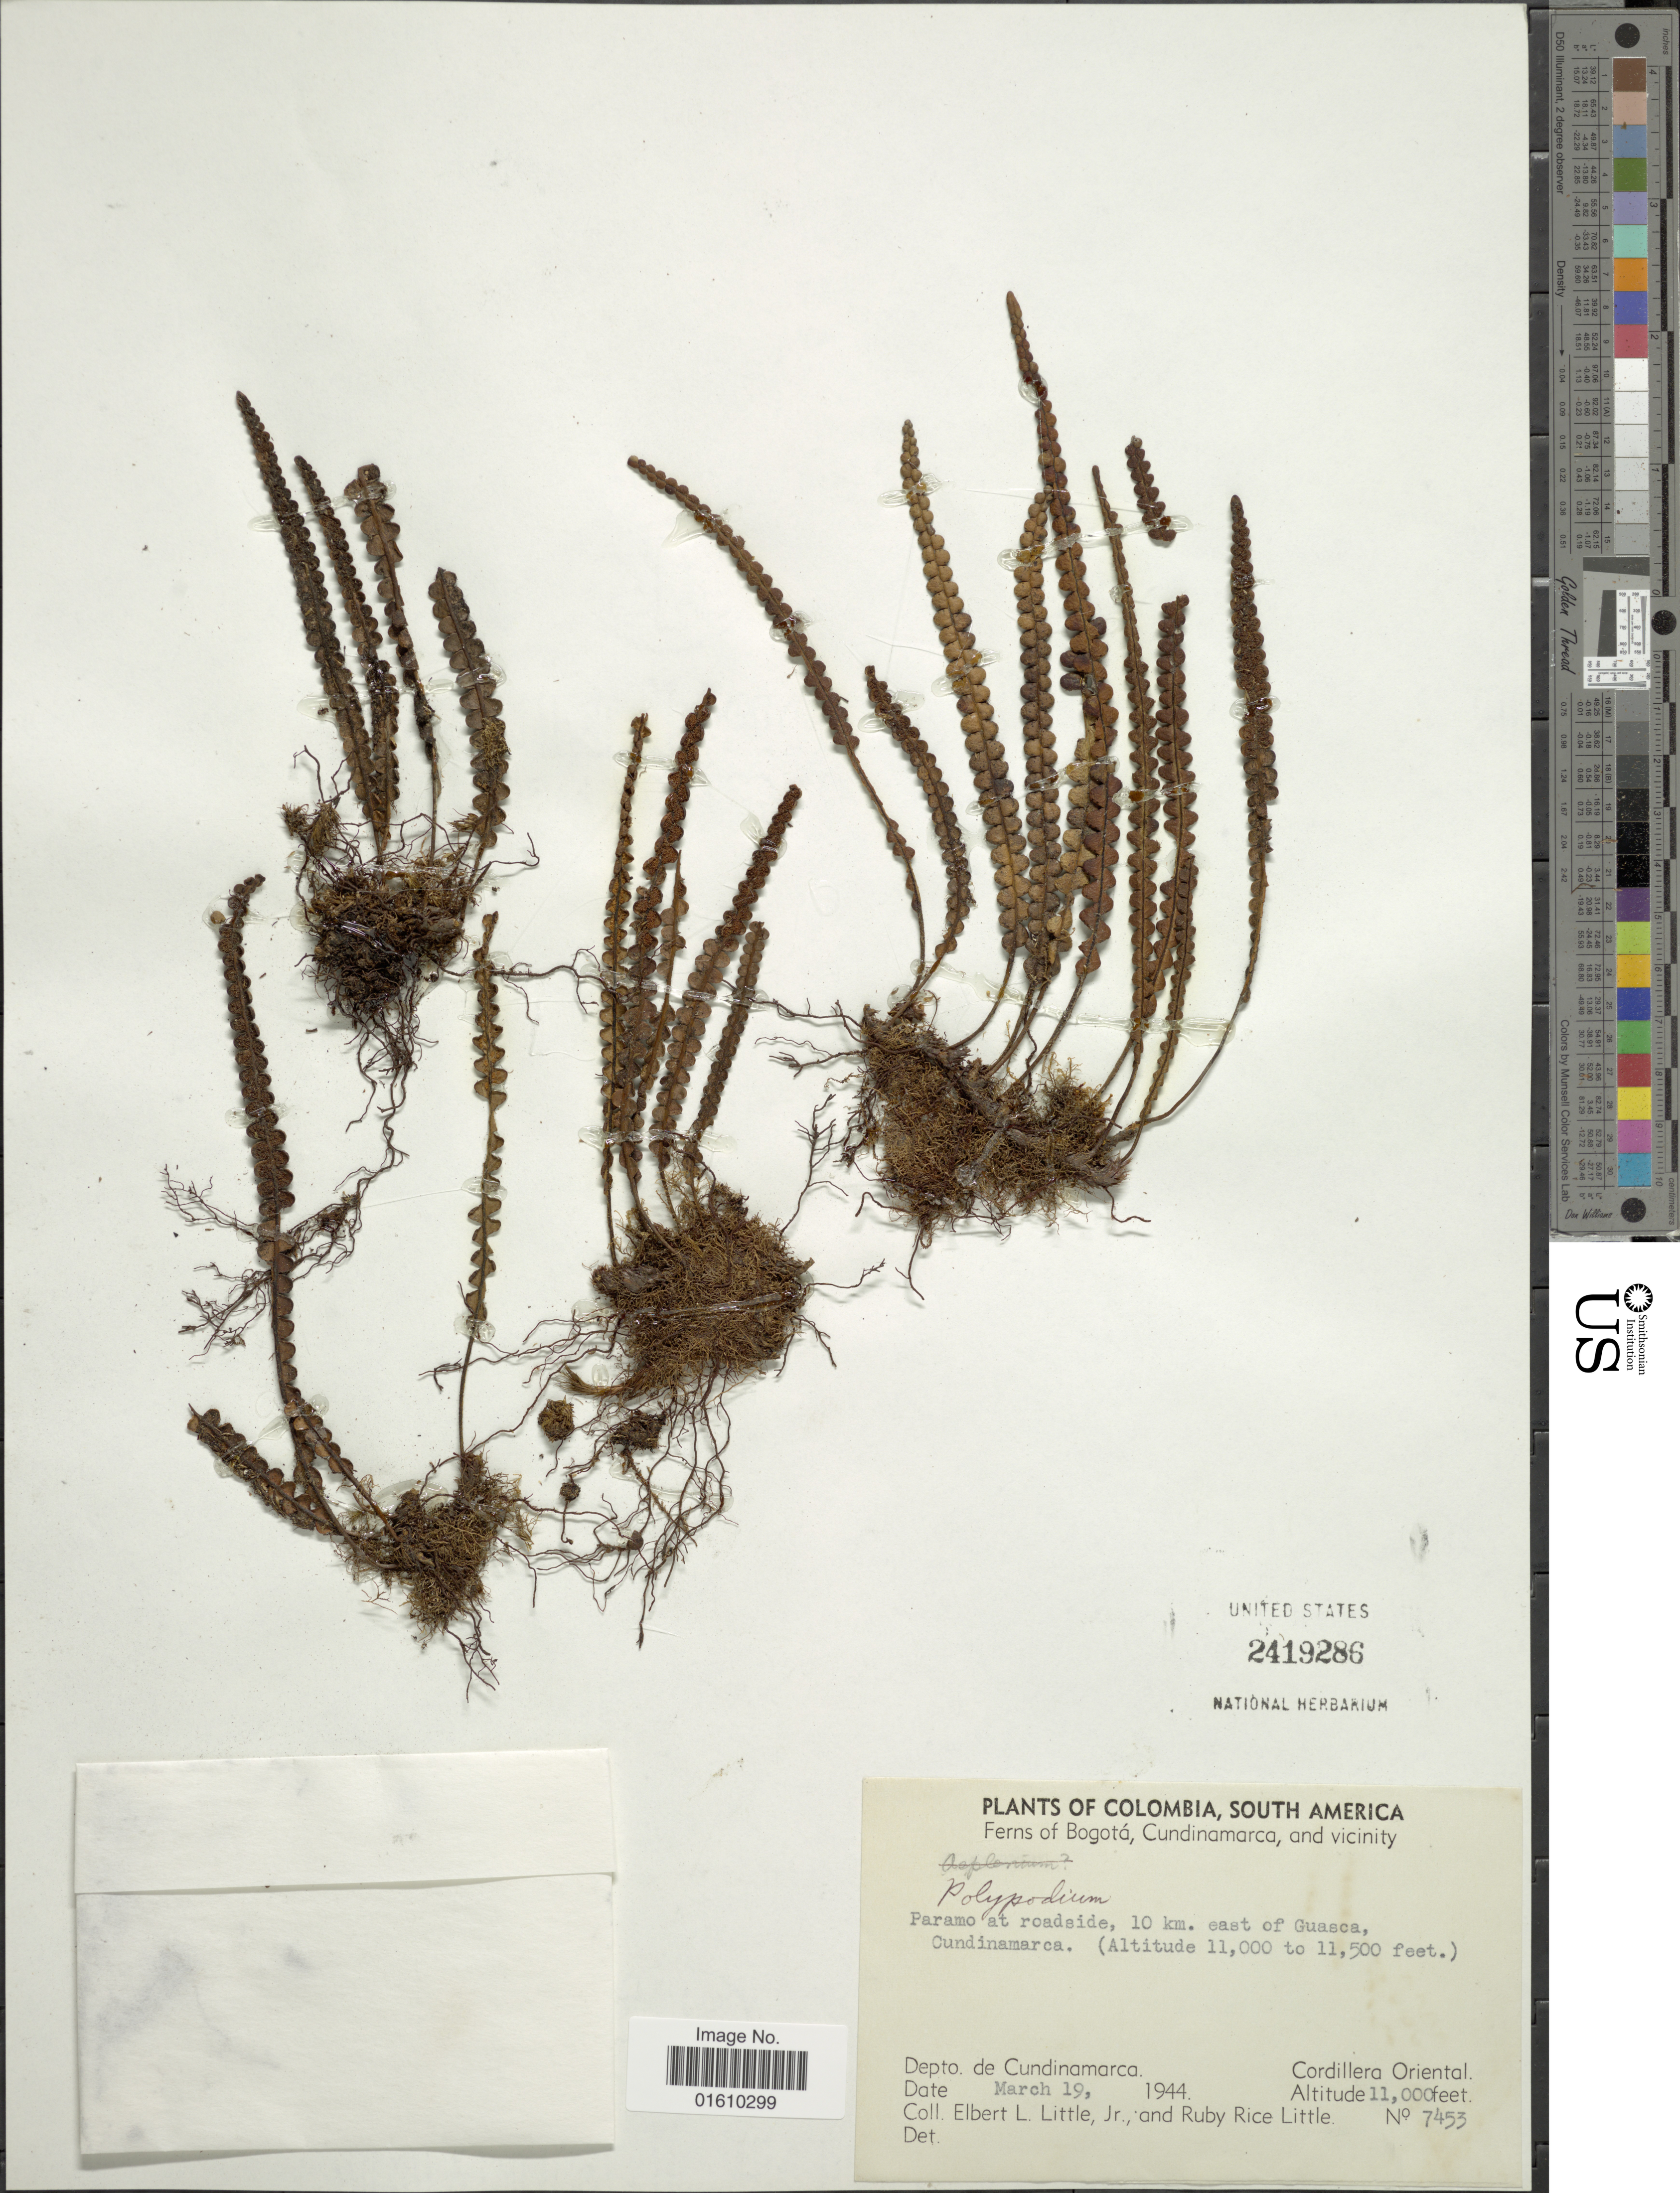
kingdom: Plantae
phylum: Tracheophyta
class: Polypodiopsida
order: Polypodiales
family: Polypodiaceae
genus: Melpomene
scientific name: Melpomene sp.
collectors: E. L. Little & R. R. Little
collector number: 7453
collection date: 1944-03-19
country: Colombia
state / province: Cundinamarca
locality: Ferns of Bogotá, Cundinamarca, and vicinity, Cordillera Oriental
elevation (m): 3353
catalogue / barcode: US 2419286